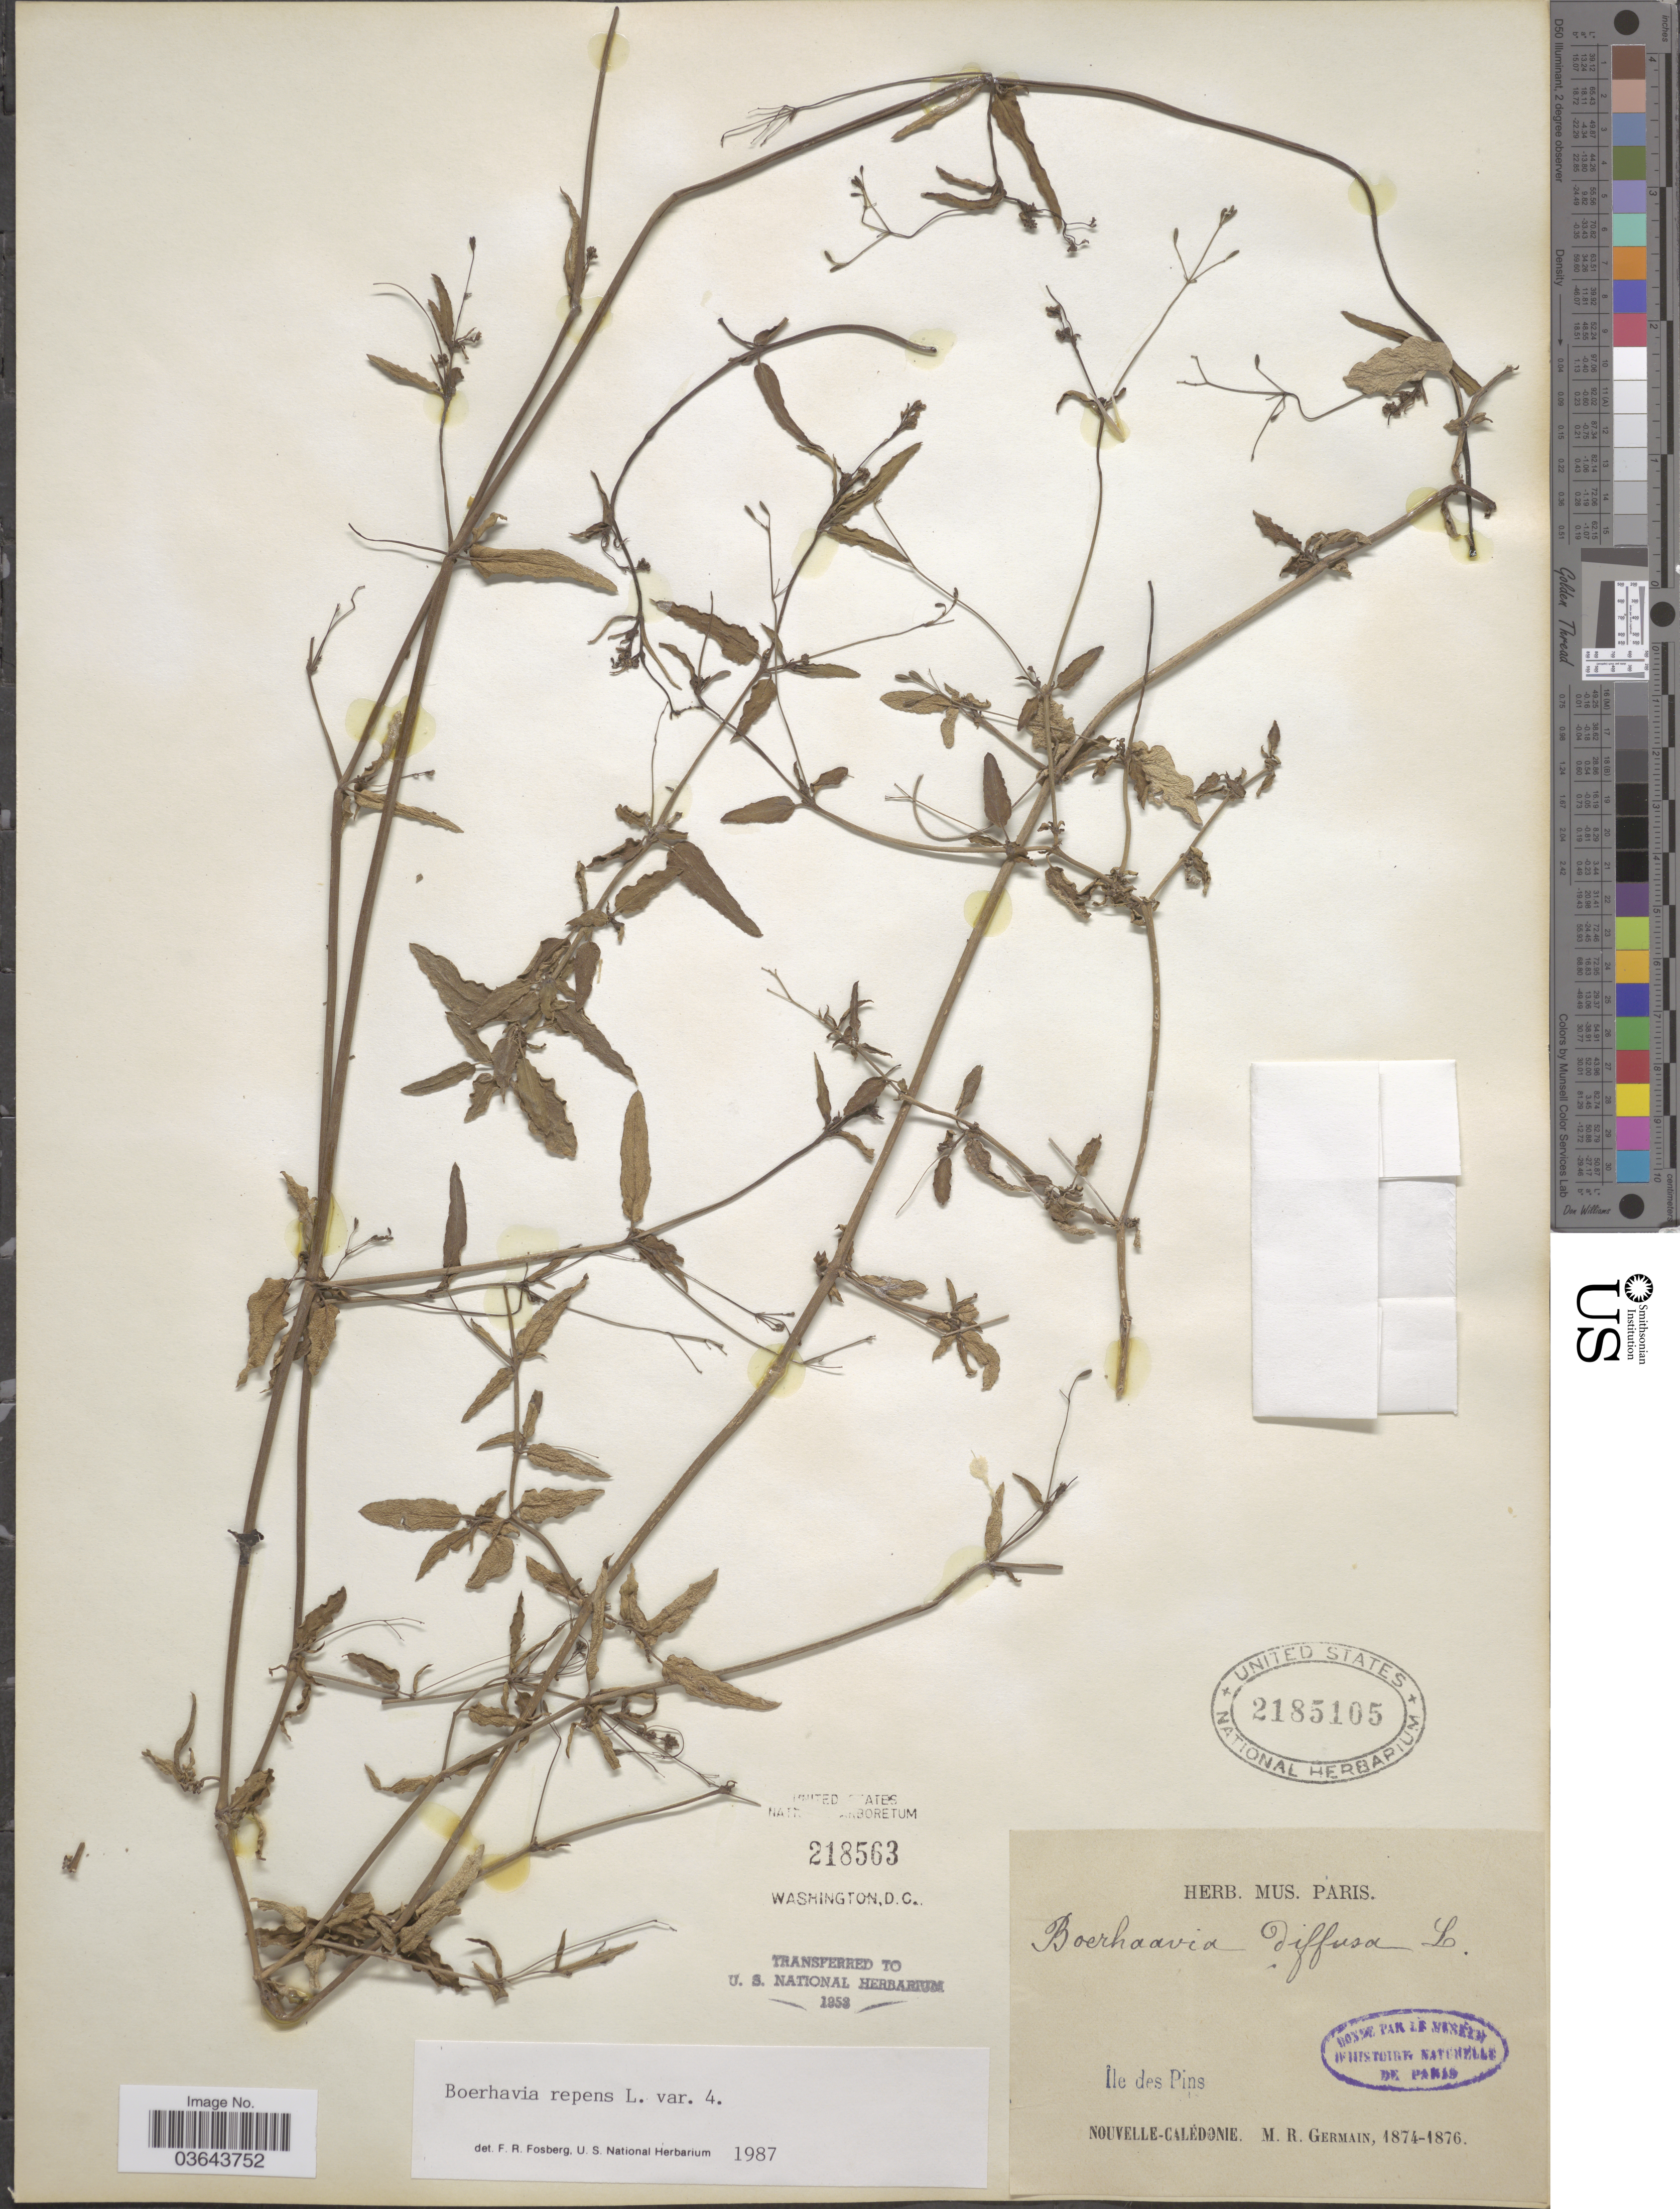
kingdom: Plantae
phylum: Tracheophyta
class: Magnoliopsida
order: Caryophyllales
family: Nyctaginaceae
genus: Boerhavia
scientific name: Boerhavia repens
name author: L.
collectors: M. Germain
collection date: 1874/1876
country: New Caledonia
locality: Ile des Pins.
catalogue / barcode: US 2185105